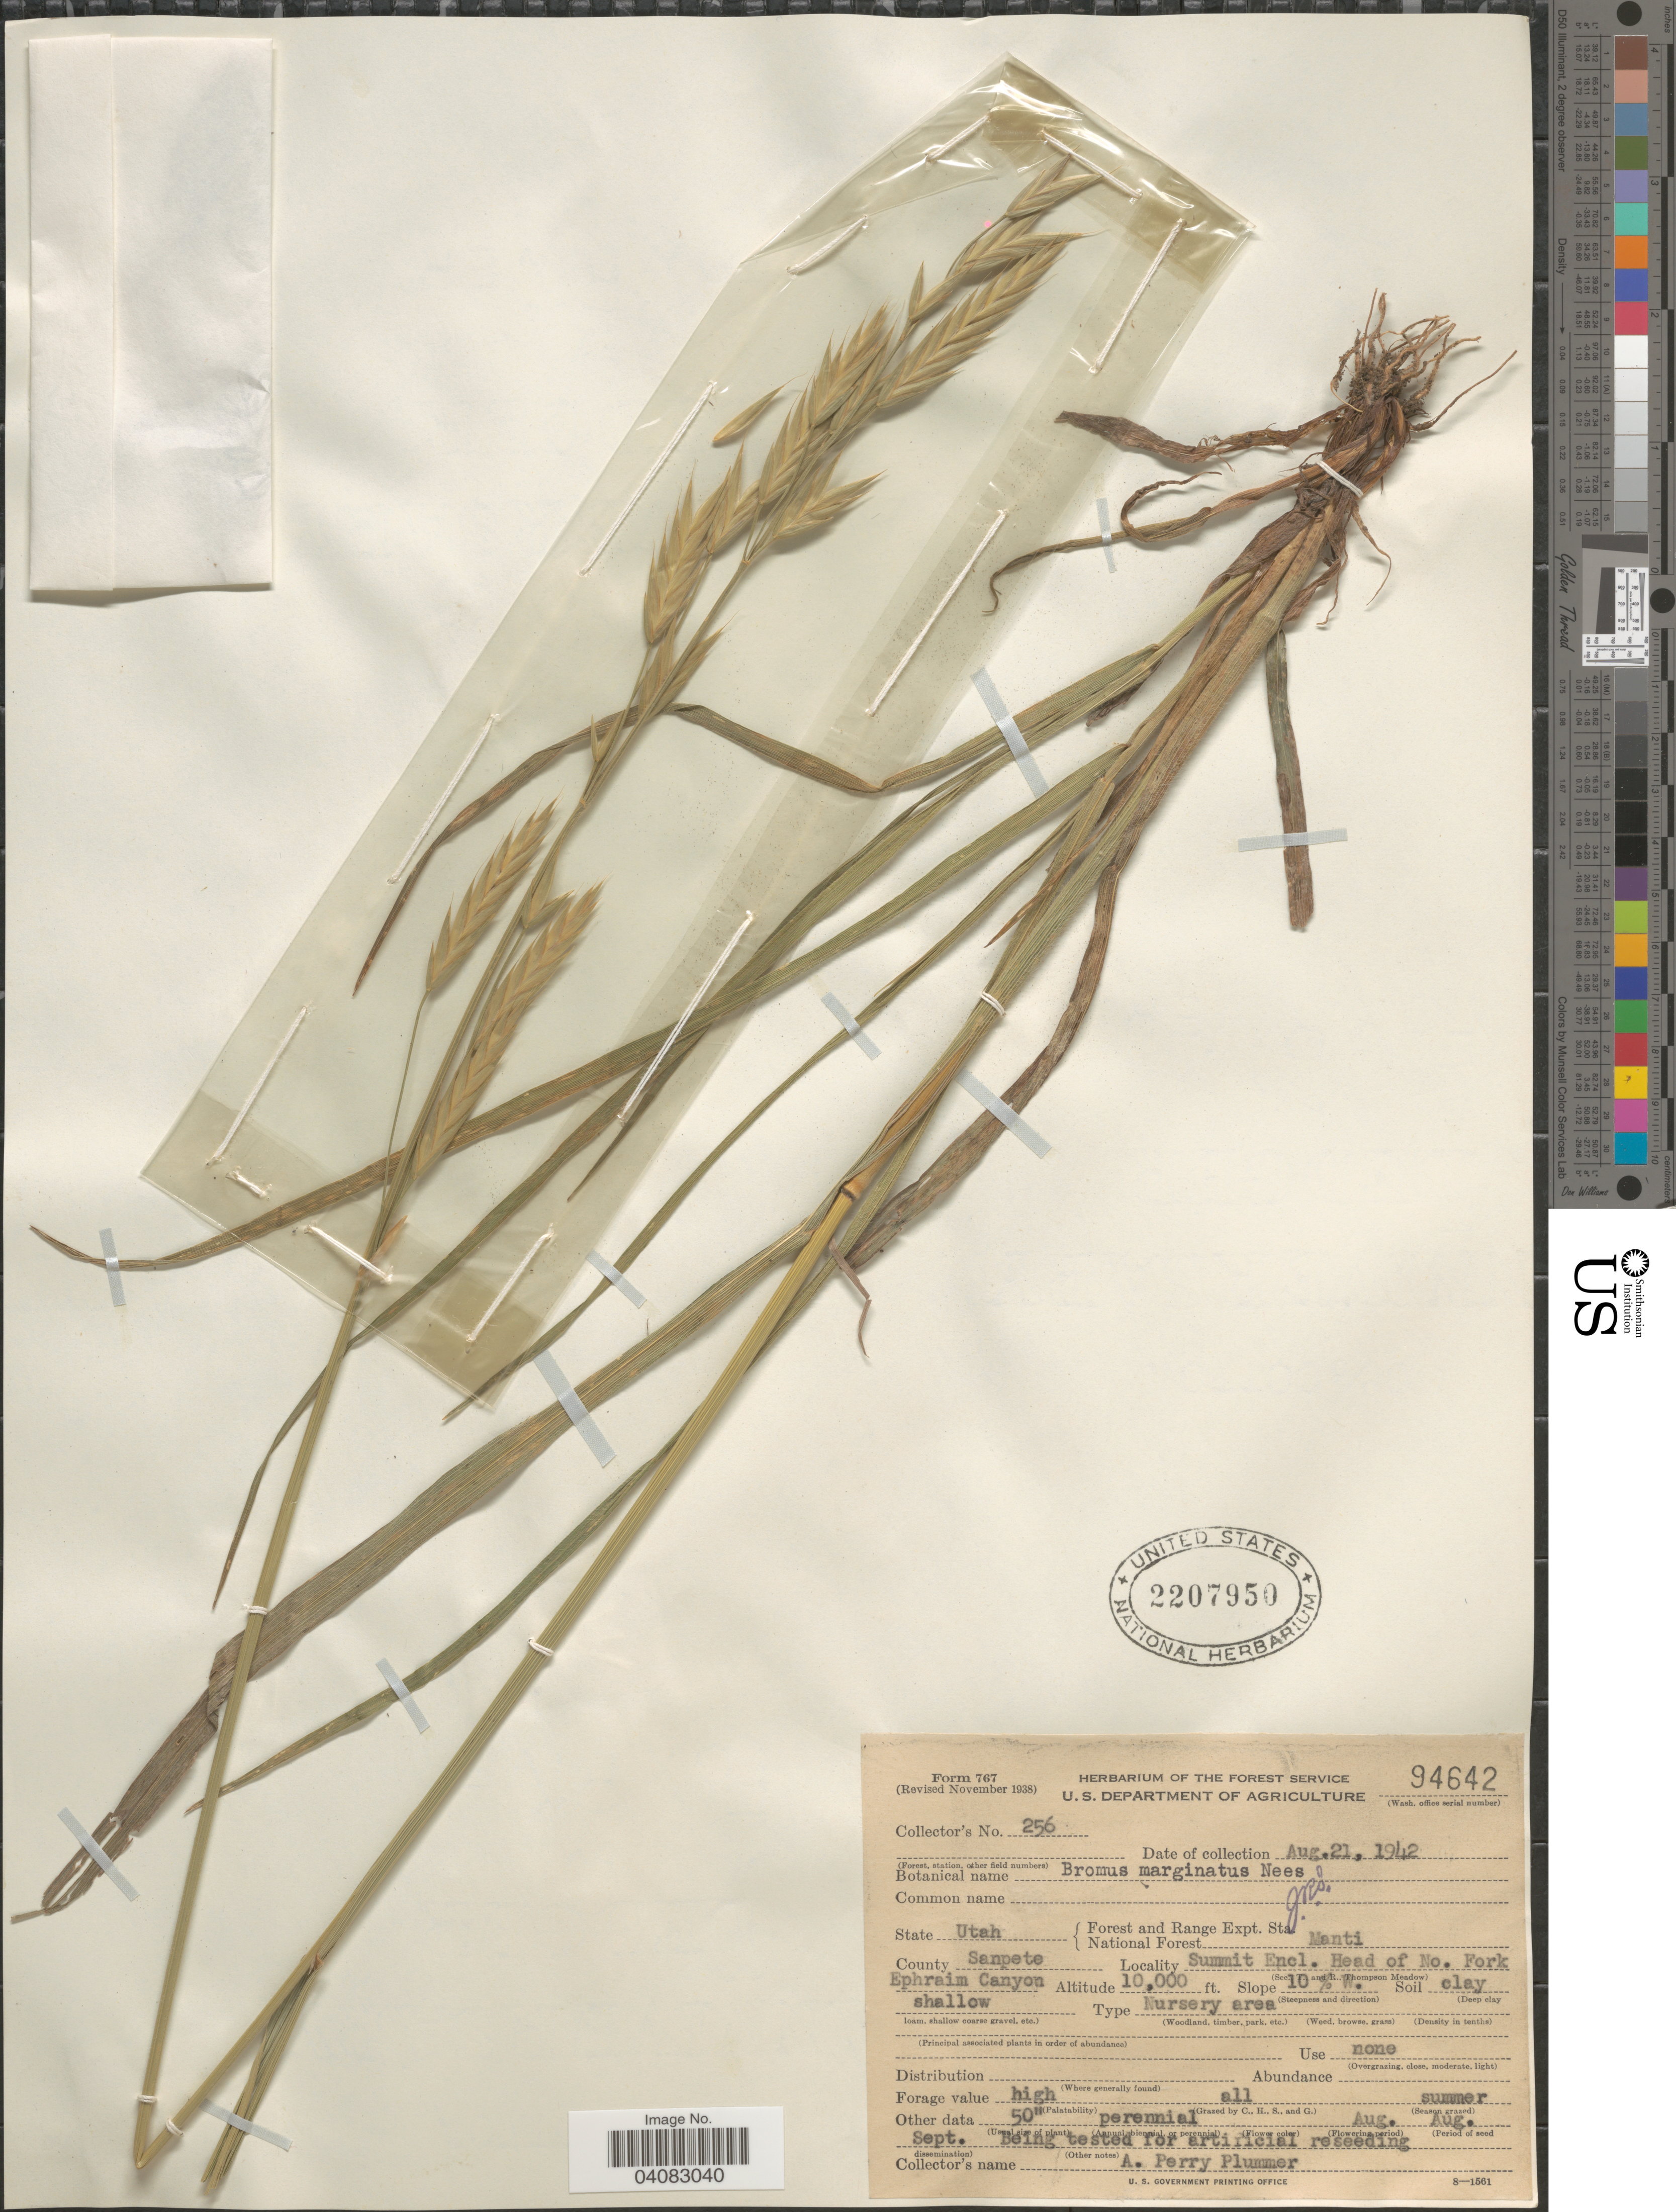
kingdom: Plantae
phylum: Tracheophyta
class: Liliopsida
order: Poales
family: Poaceae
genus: Bromus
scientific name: Bromus marginatus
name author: Nees ex Steud.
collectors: A. Plummer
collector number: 256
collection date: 1942-08-21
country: United States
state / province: Utah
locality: Forest and Range Expt. Sta. National Forest Manti. County Sanpete. Summit Encl. Head of No. Fork Ephraim Canyon.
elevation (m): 3048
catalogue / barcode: US 2207950